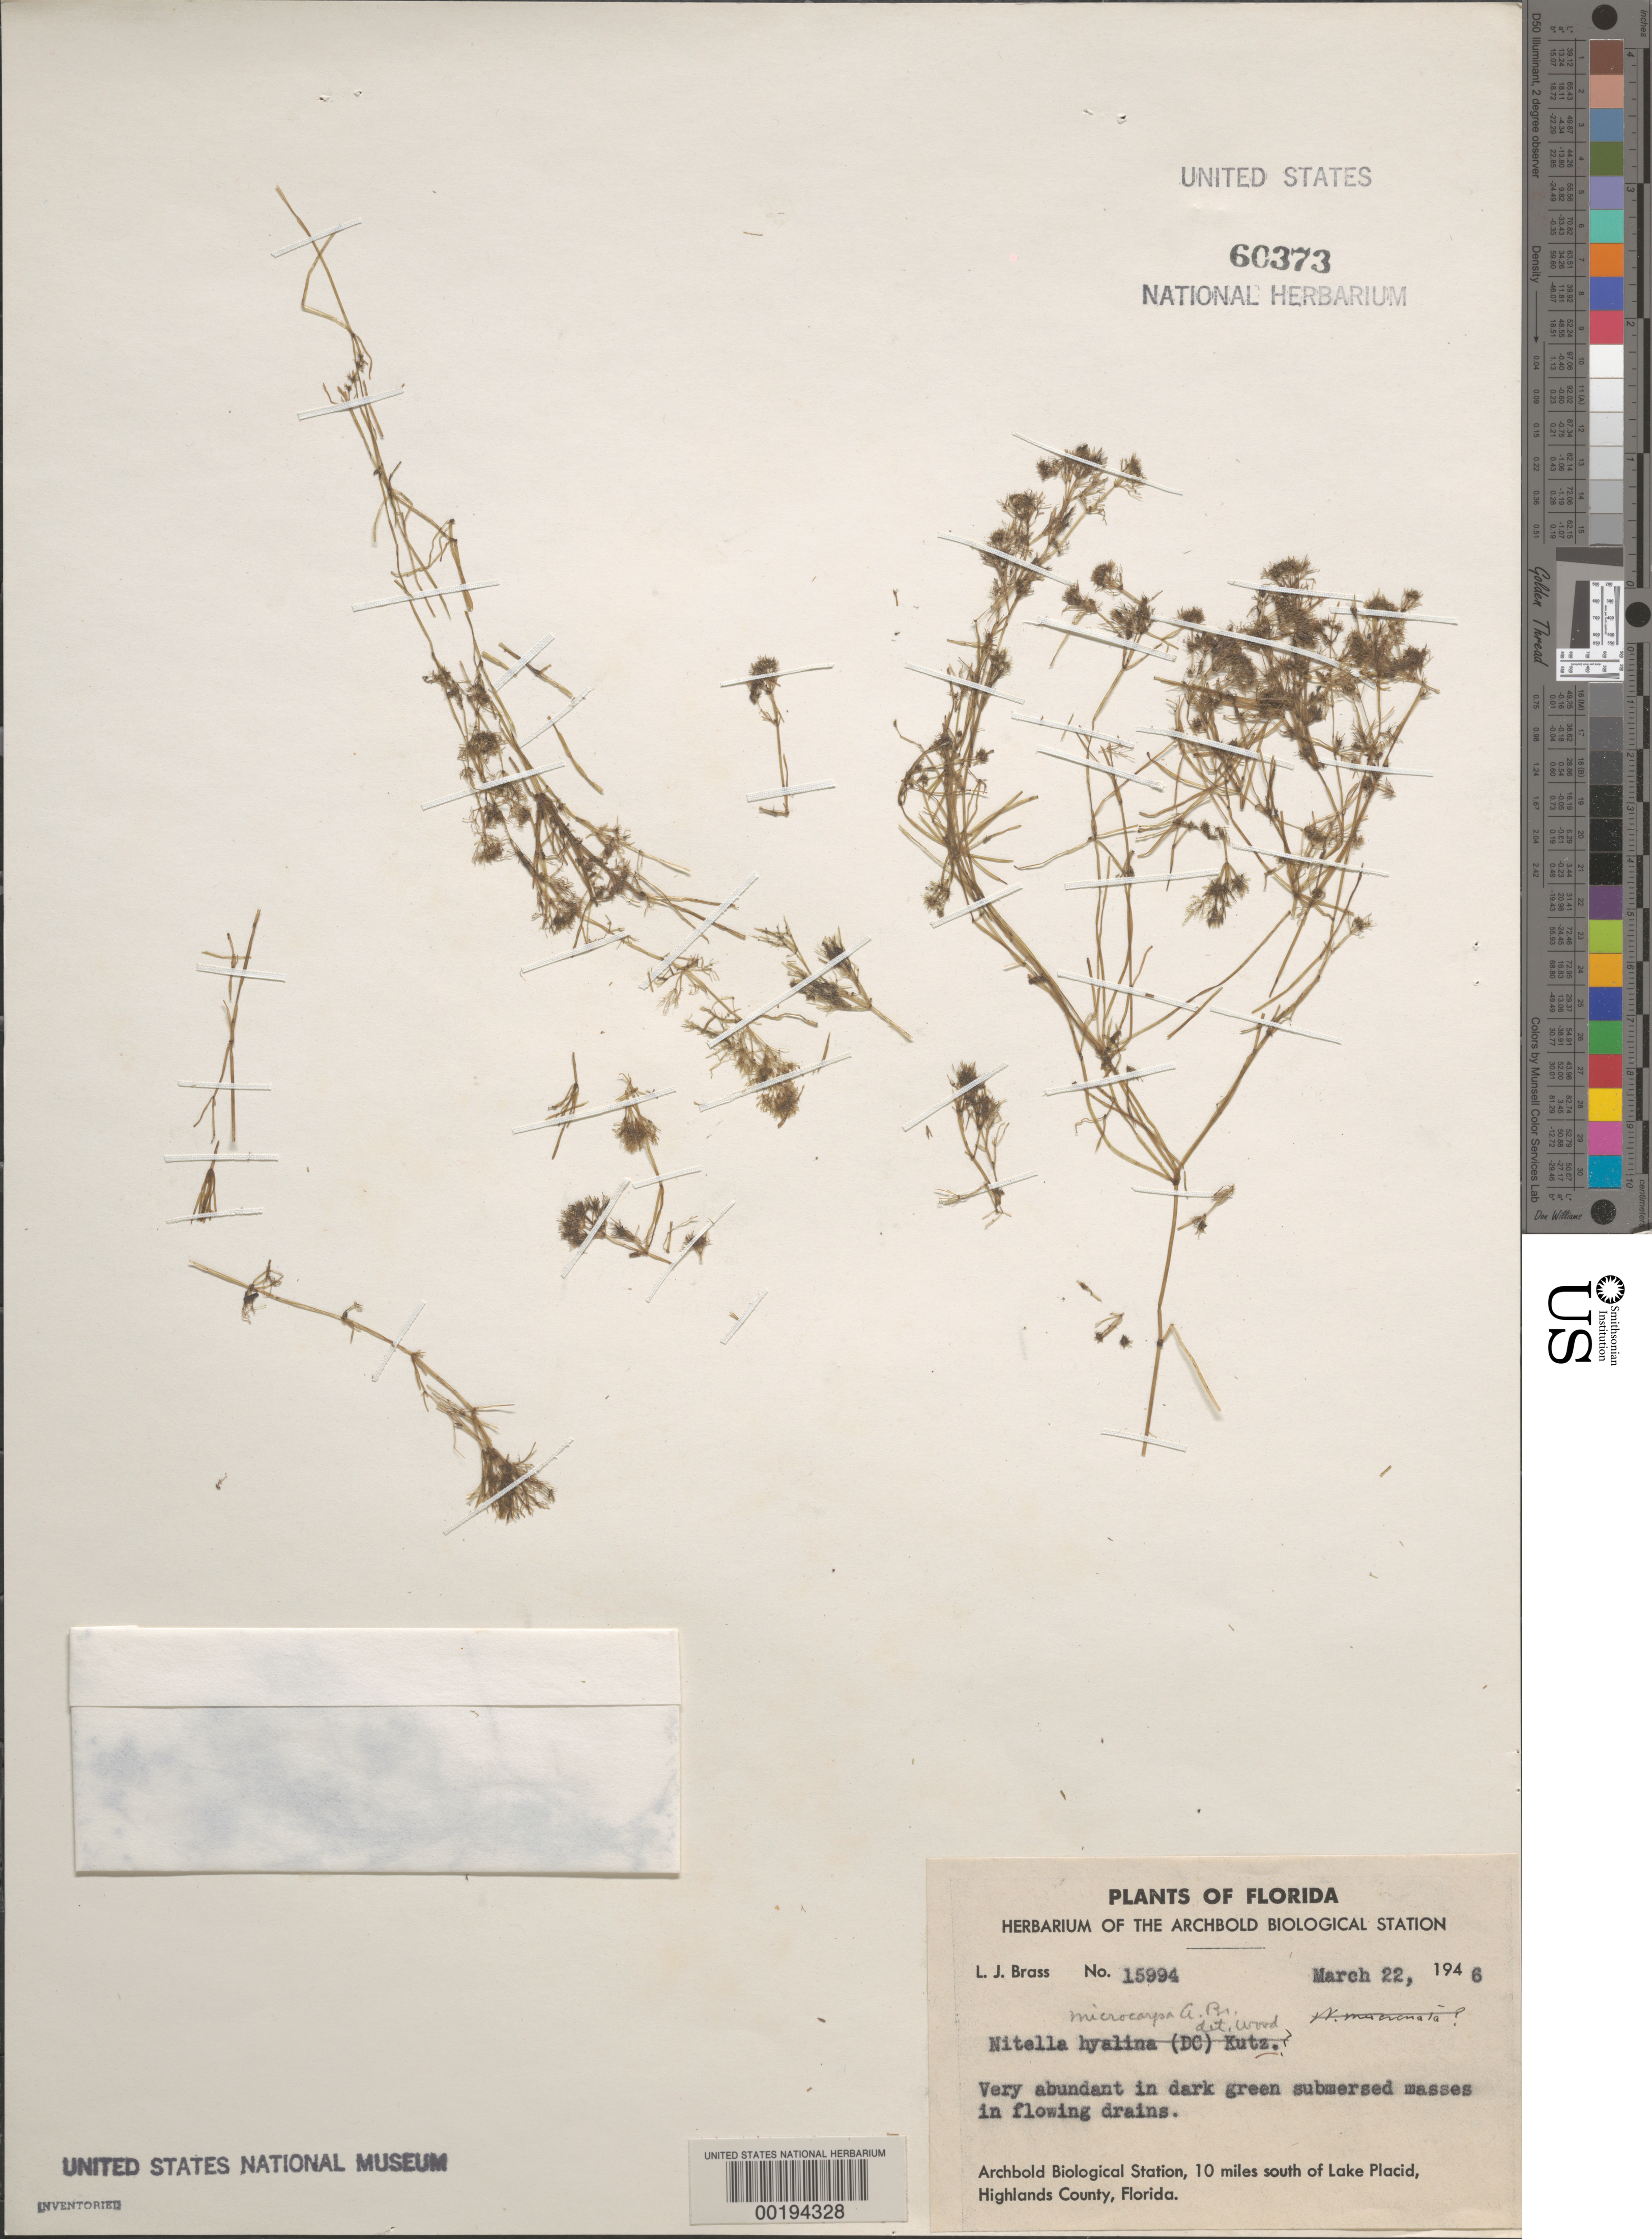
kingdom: Plantae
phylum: Charophyta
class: Charophyceae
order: Charales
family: Characeae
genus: Nitella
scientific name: Nitella microcarpa var. glaziovii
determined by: Whelden, R. M.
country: United States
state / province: Alabama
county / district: Baldwin County / Mobile County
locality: Mobile River estuary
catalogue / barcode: US 83173